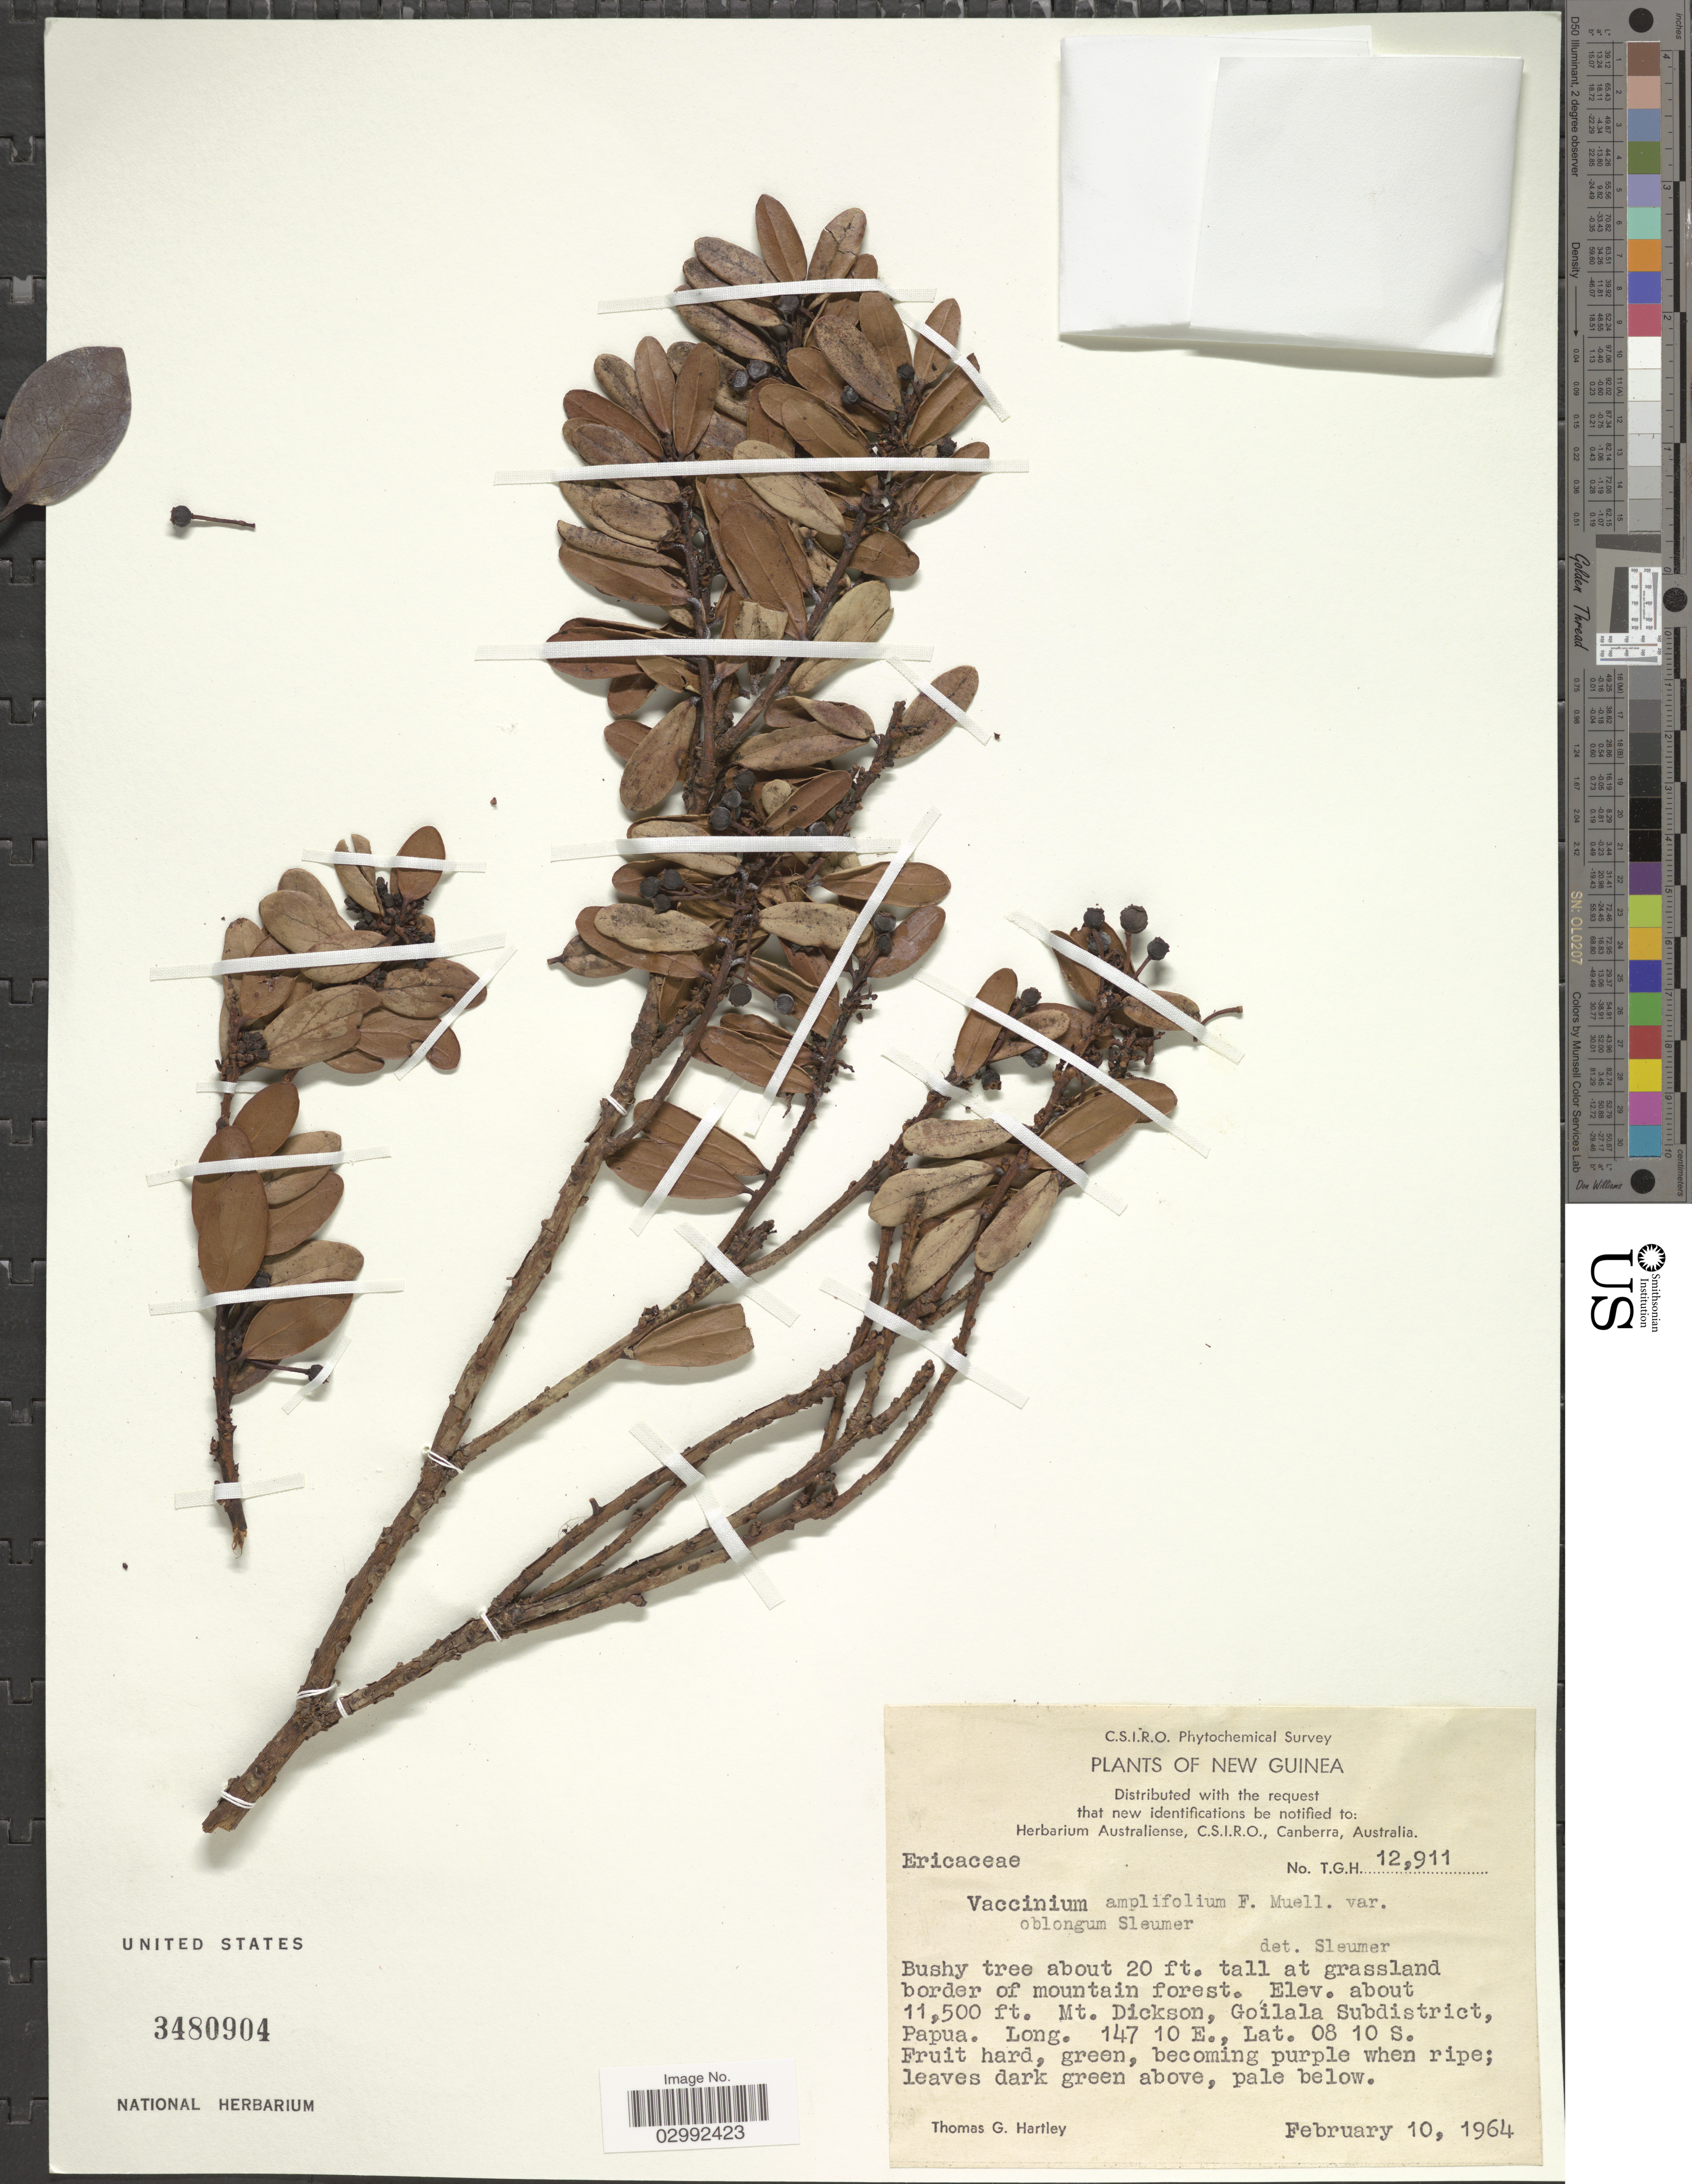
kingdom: Plantae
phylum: Tracheophyta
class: Magnoliopsida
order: Ericales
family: Ericaceae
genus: Vaccinium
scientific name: Vaccinium amplifolium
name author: F. Muell.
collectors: T. G. Hartley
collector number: T.G.H. 12911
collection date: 1964-02-10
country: Papua New Guinea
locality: New Guinea, Mt. Dickson, Goilala Subdistrict, Papua.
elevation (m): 3505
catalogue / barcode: US 3480904